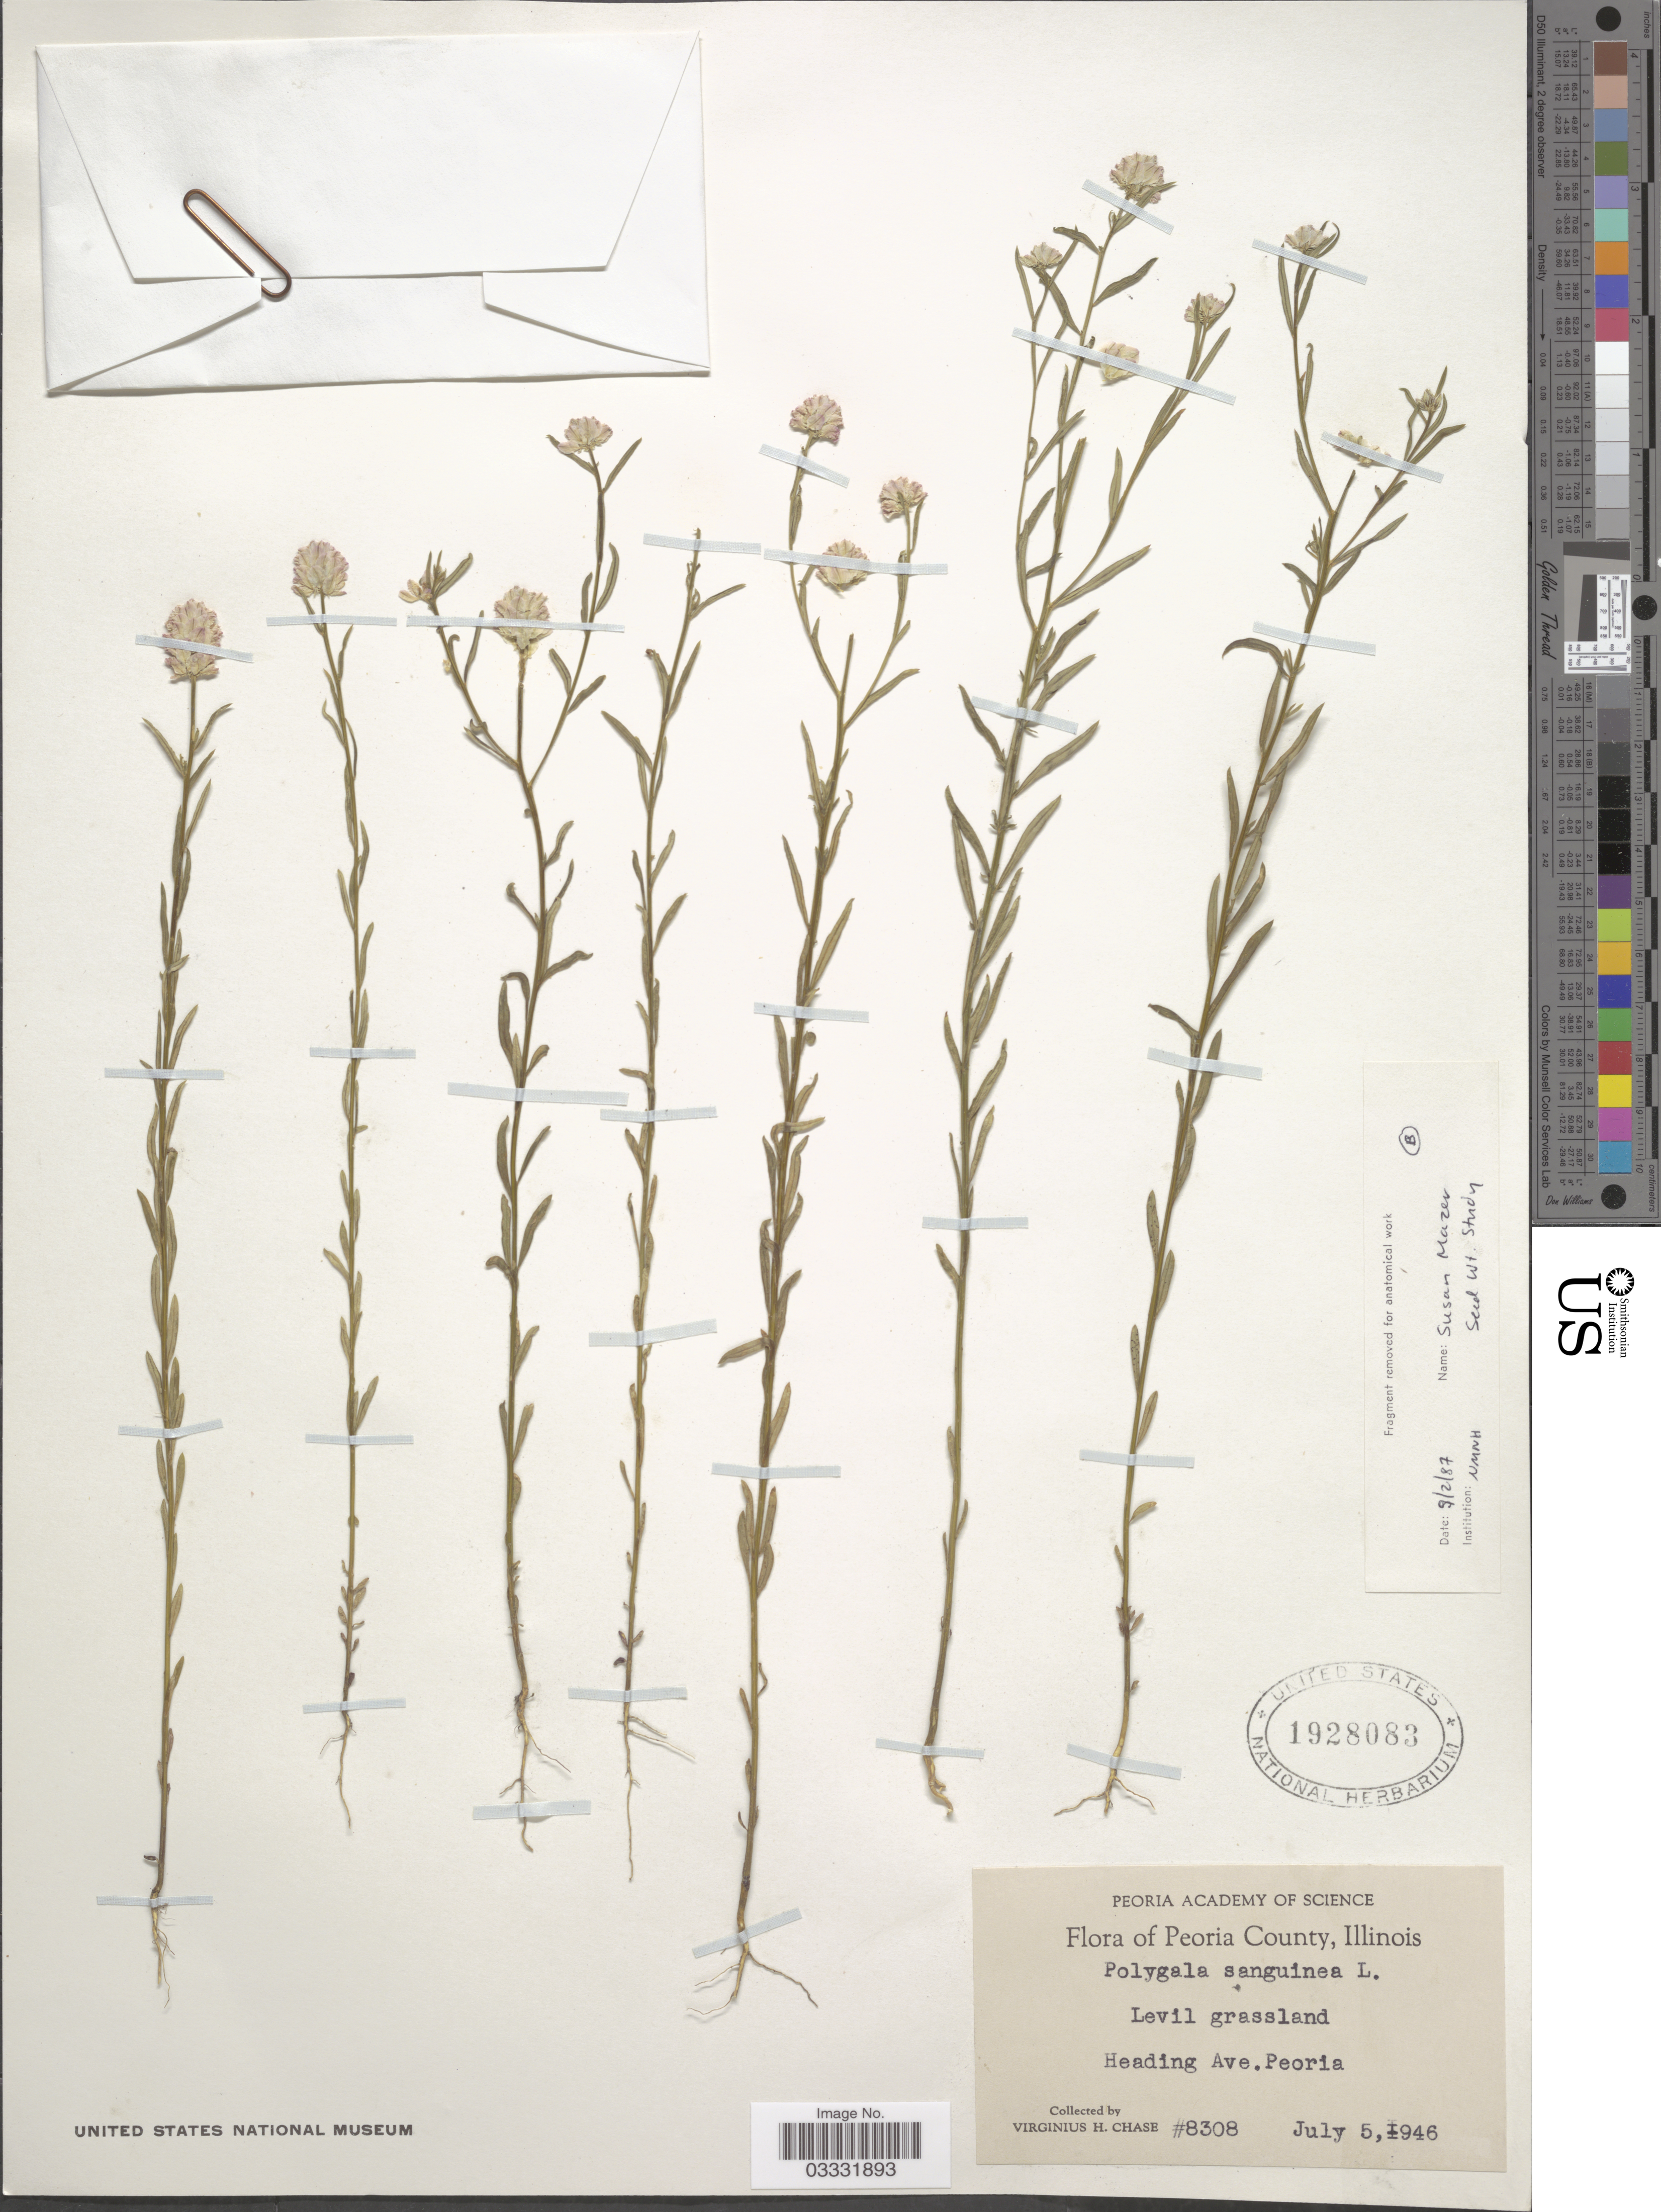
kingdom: Plantae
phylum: Tracheophyta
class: Magnoliopsida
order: Fabales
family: Polygalaceae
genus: Polygala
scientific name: Polygala sanguinea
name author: L.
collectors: V. H. Chase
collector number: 8308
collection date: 1946-07-05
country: United States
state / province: Illinois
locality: Peoria County. Levil grassland. Heading Ave. Peoria.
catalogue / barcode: US 1928083